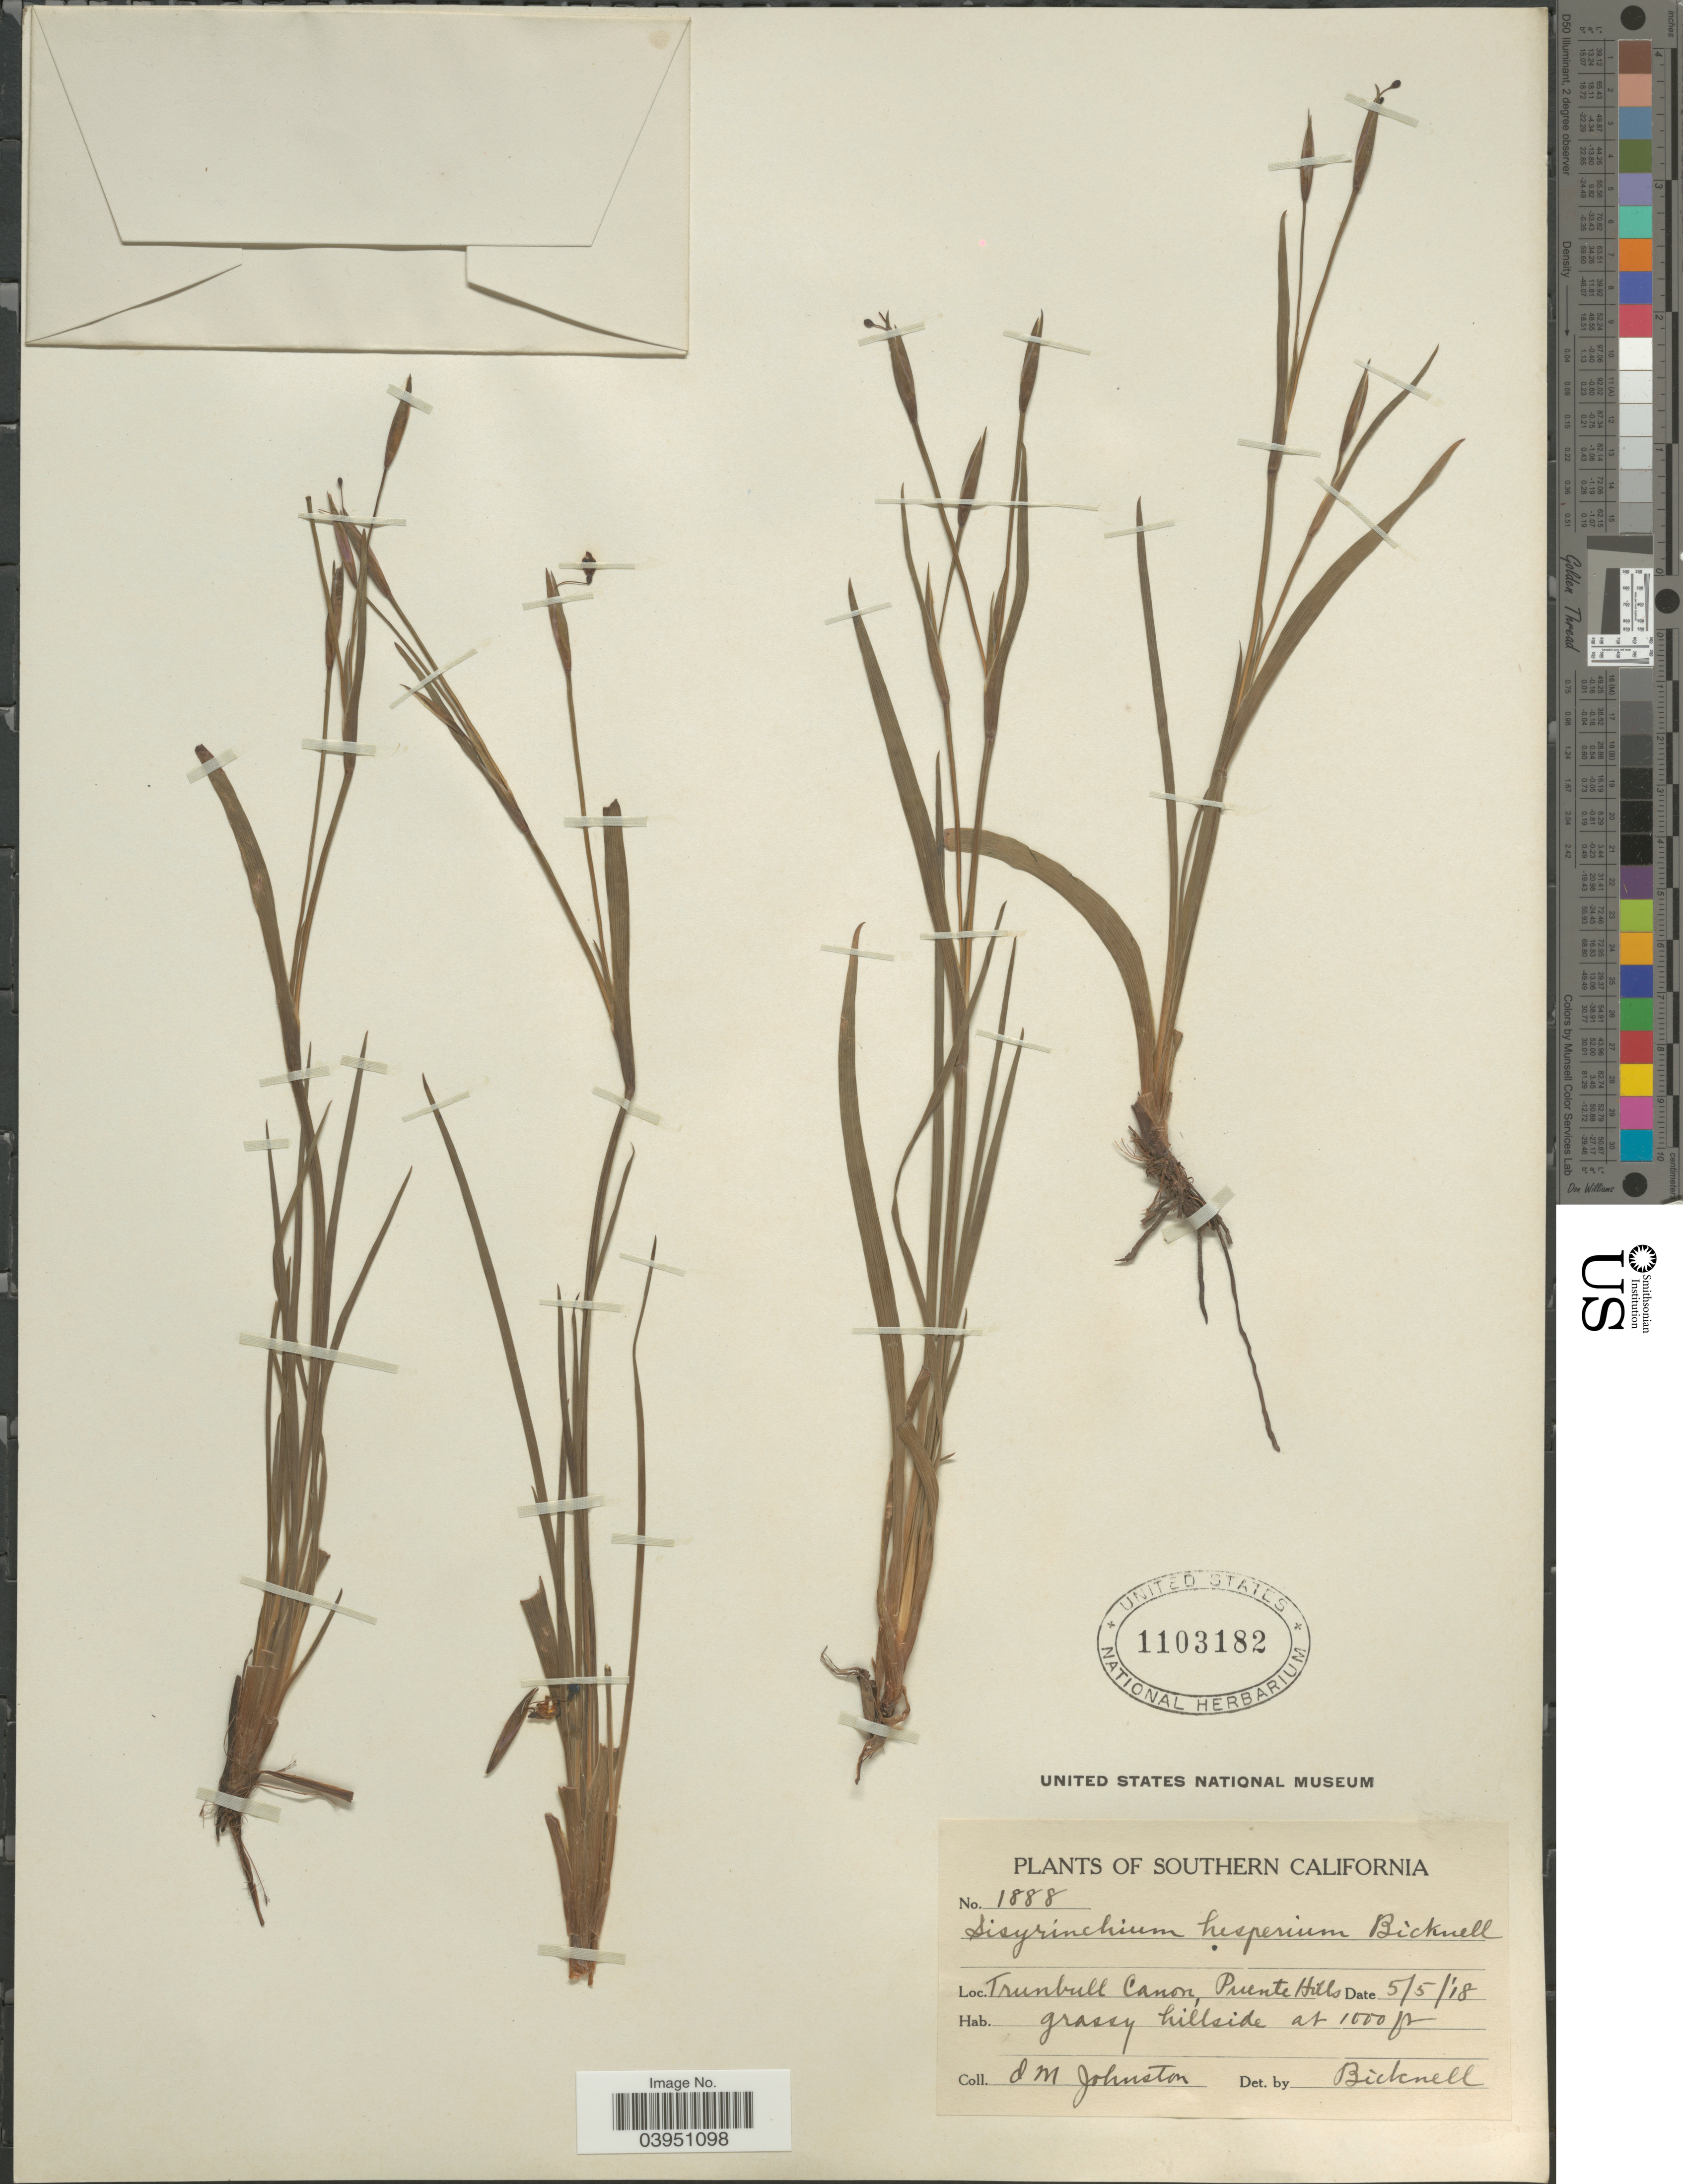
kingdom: Plantae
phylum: Tracheophyta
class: Liliopsida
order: Asparagales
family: Iridaceae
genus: Sisyrinchium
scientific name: Sisyrinchium hesperium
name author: E.P. Bicknell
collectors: J. Johnston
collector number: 1888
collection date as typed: Transcribed d/m/y: 5/5/18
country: United States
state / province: California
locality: Southern California. Trunbull Canon, Puente Hills. Grassy hillside.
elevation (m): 305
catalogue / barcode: US 1103182